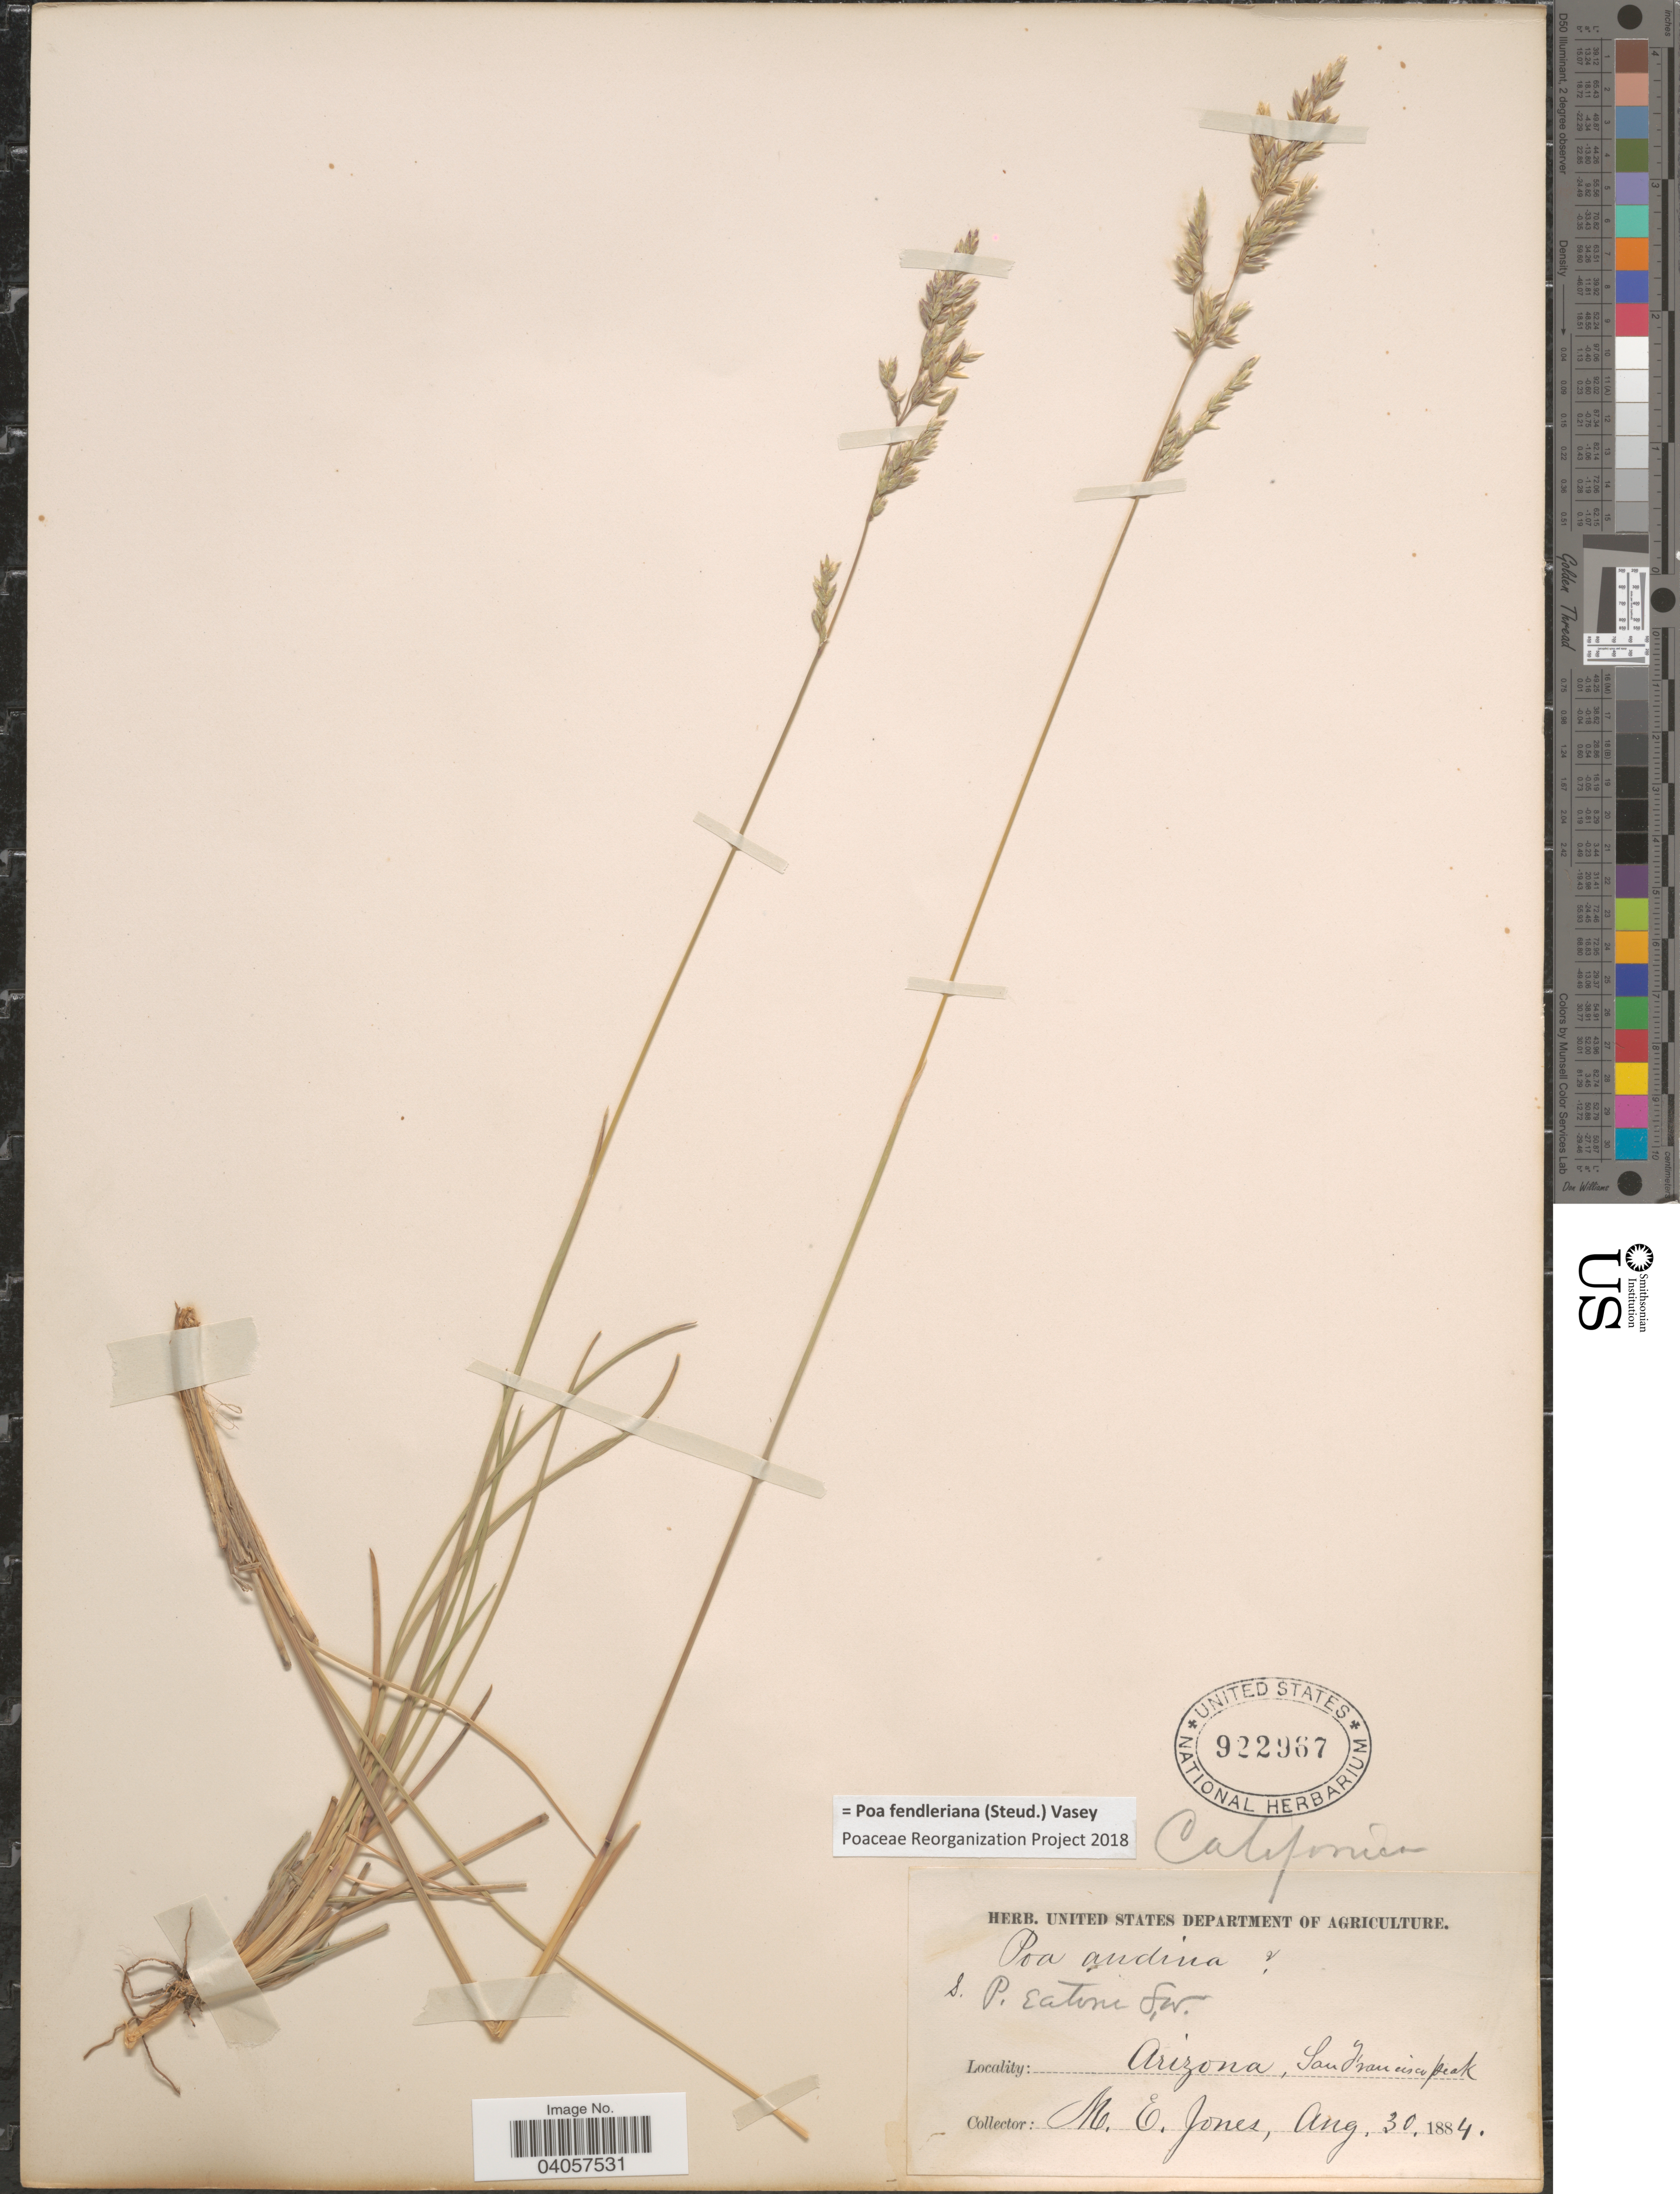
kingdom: Plantae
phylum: Tracheophyta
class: Liliopsida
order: Poales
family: Poaceae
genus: Poa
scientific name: Poa fendleriana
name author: (Steud.) Vasey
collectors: M. E. Jones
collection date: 1884-08-30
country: United States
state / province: Arizona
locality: San Francisco Peak.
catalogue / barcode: US 922967